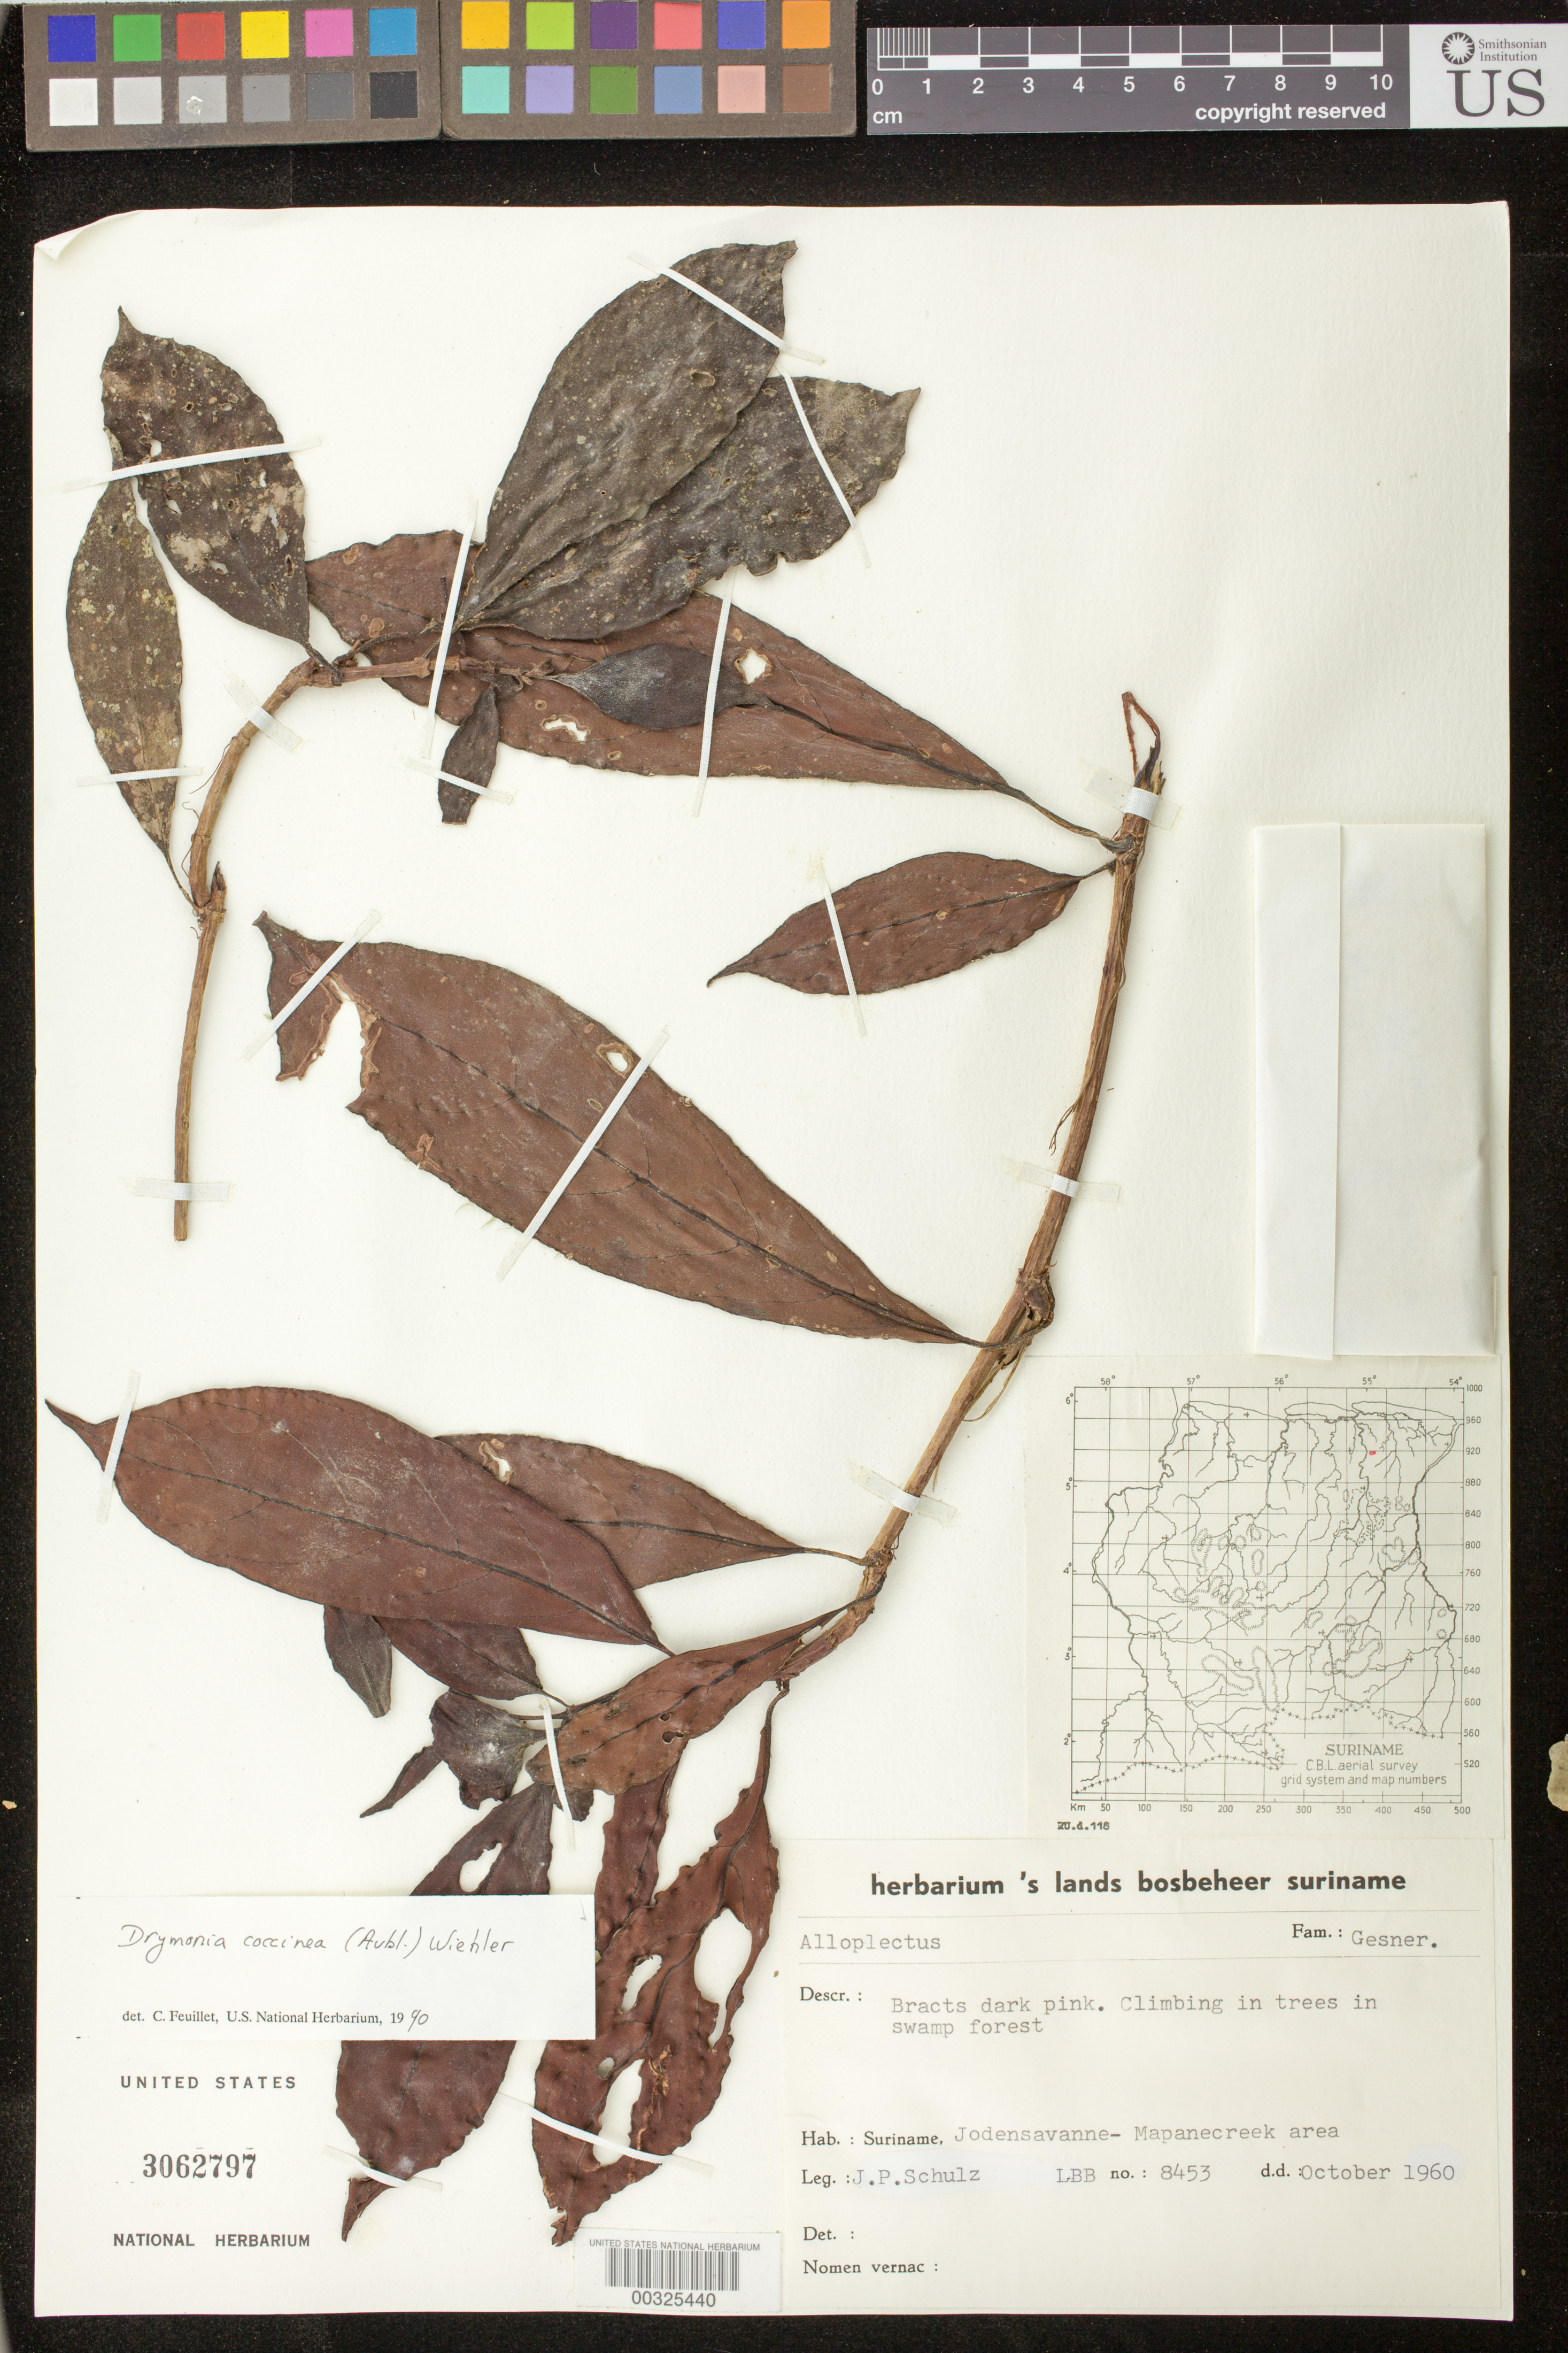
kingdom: Plantae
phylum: Tracheophyta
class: Magnoliopsida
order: Lamiales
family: Gesneriaceae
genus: Drymonia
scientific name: Drymonia coccinea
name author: (Aubl.) Wiehler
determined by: Skog, Laurence E.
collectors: J. P. Schulz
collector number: LBB 8453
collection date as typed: Oct 1960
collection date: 1960-10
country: Suriname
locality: Jodensavanne - Mapanecreek area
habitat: Swamp forest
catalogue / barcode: US 3062797